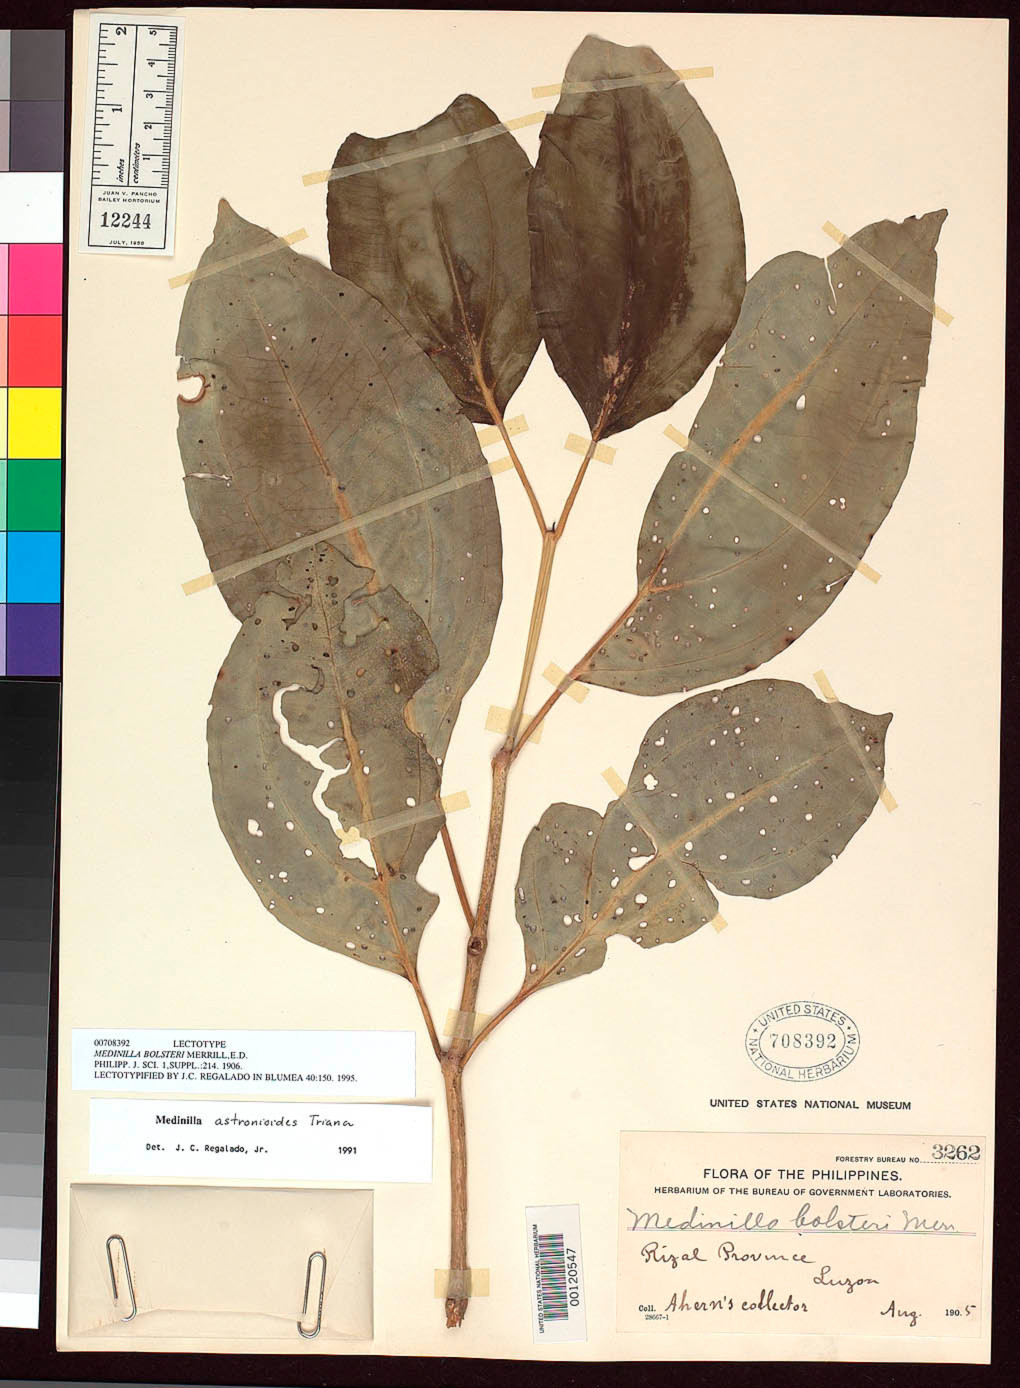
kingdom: Plantae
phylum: Tracheophyta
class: Magnoliopsida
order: Myrtales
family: Melastomataceae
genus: Medinilla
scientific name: Medinilla bolsteri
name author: Merr.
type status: Lectotype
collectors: Ahern's collector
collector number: Bur. Sci. 3262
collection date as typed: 21 Aug 1905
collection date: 1905-08-21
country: Philippines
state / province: Calabarzon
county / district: Rizal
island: Luzon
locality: Bosoboso.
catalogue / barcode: US 708392